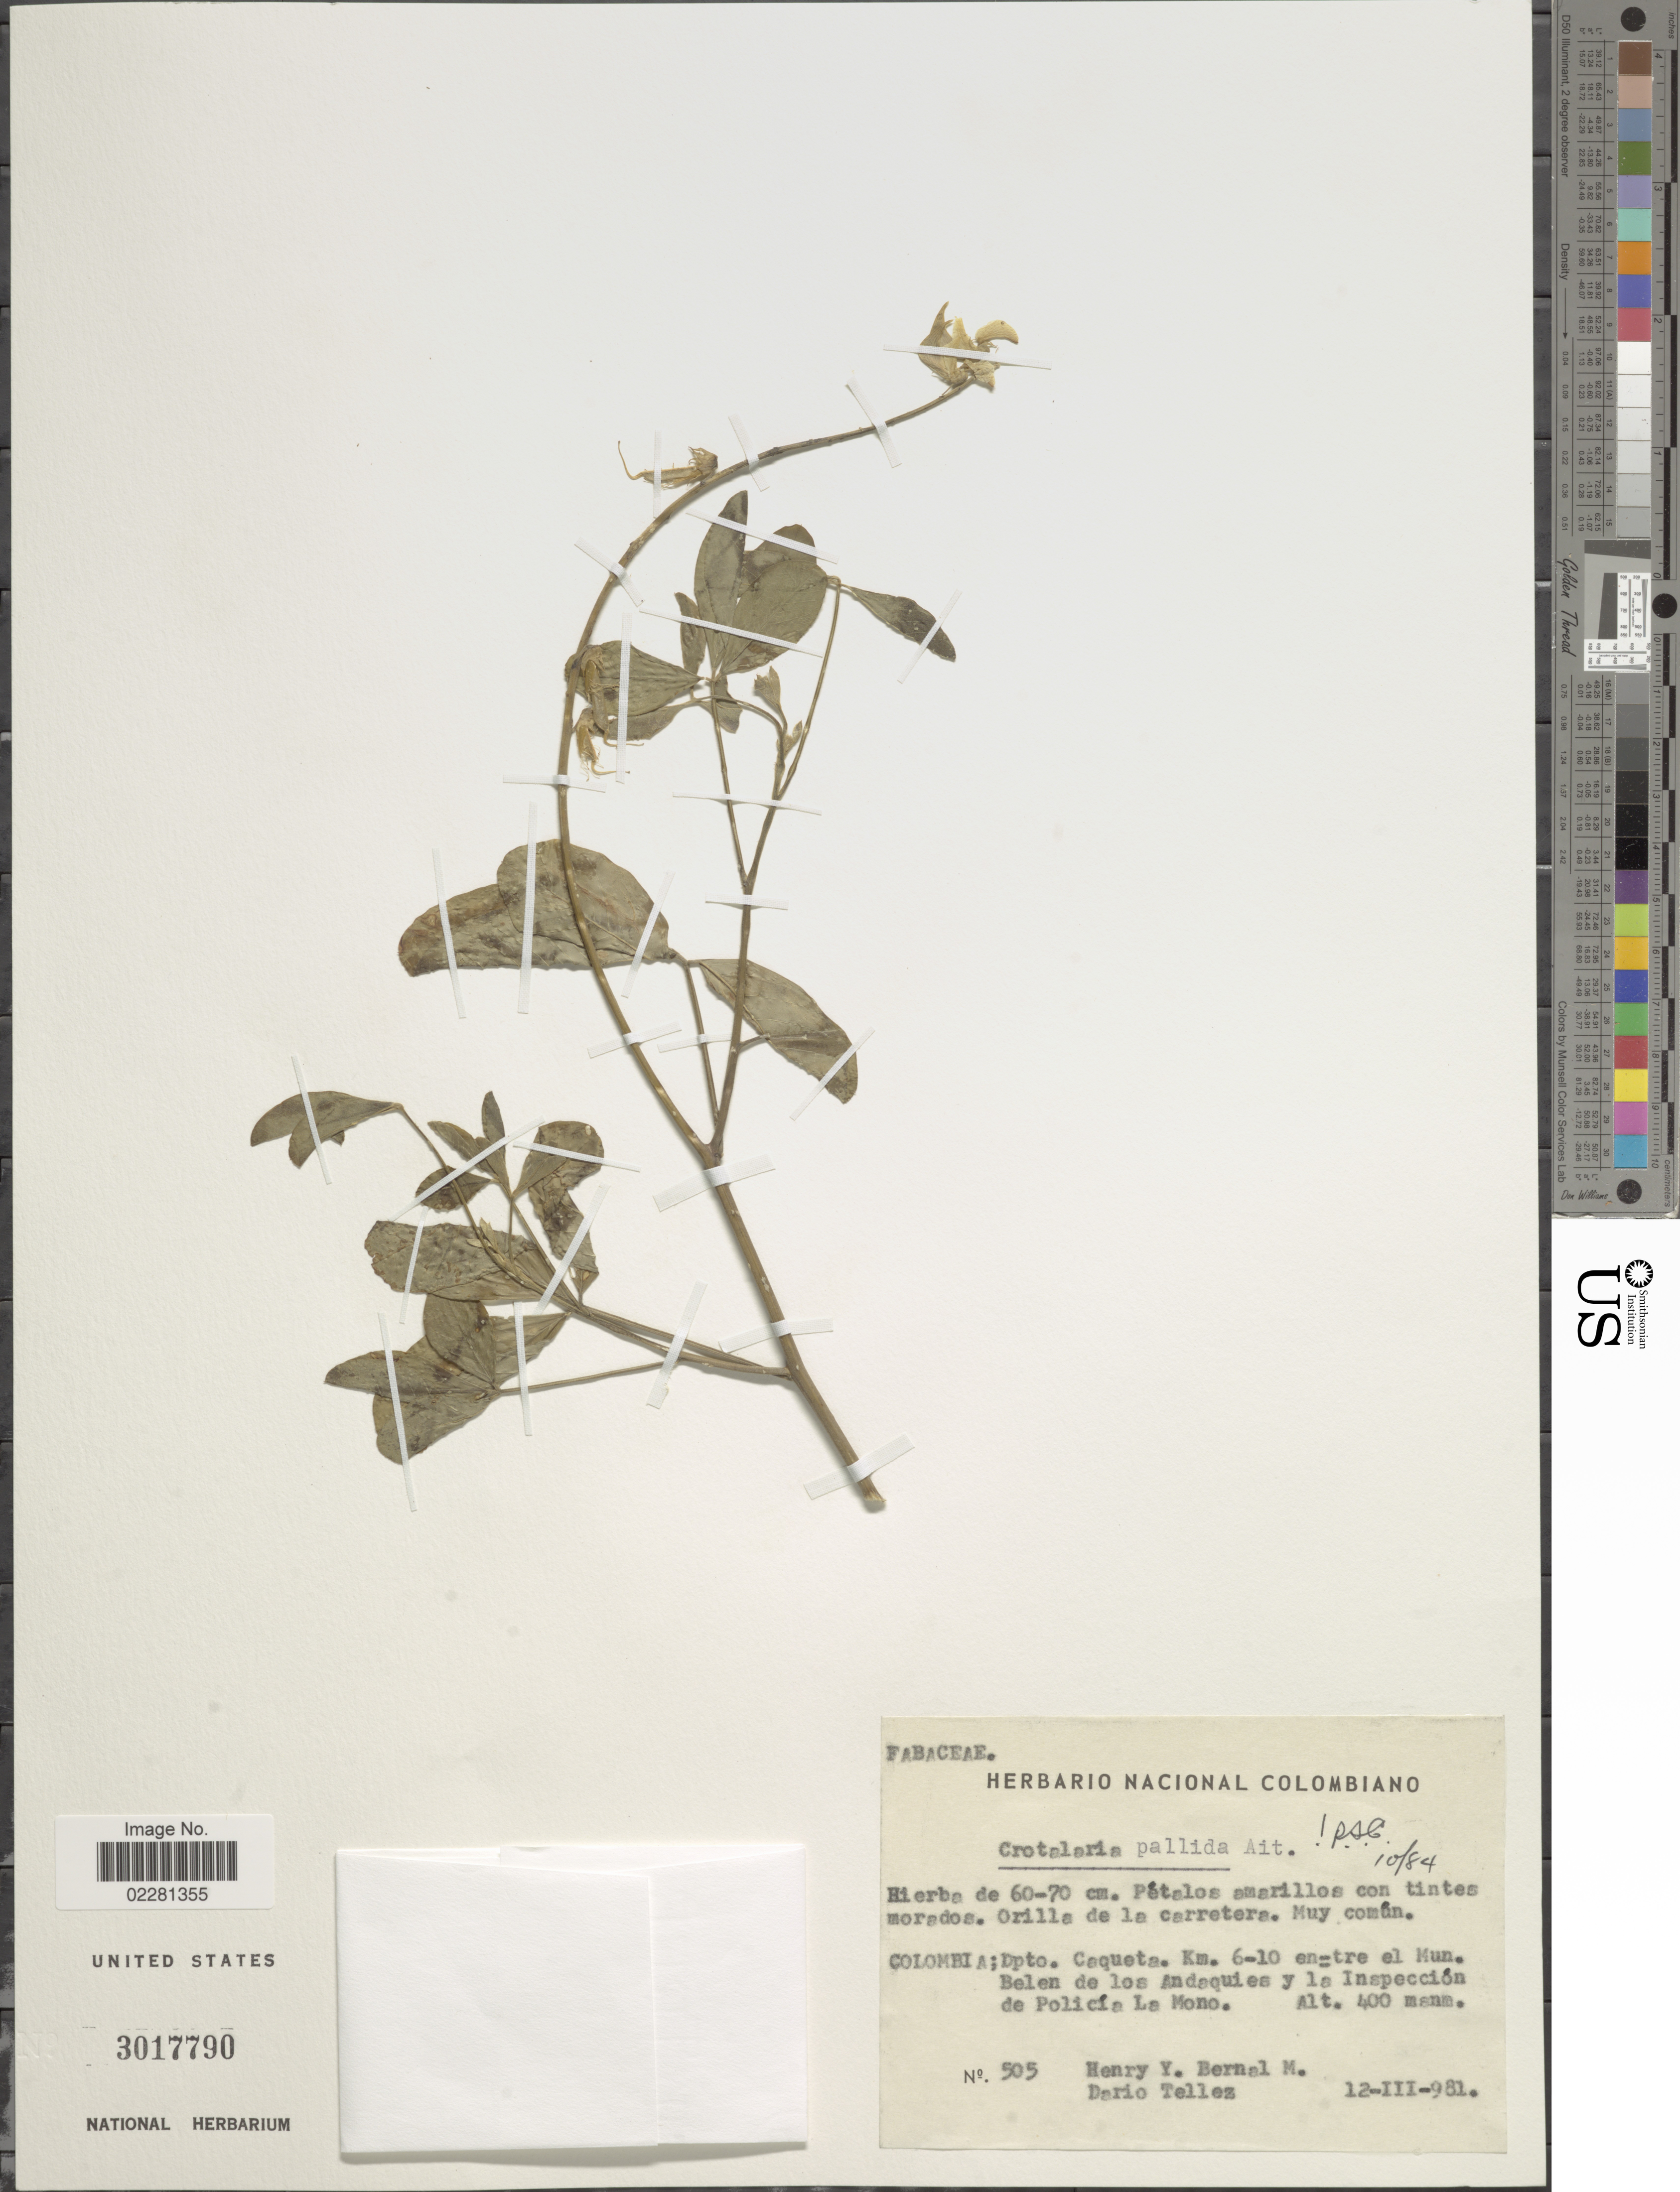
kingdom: Plantae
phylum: Tracheophyta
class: Magnoliopsida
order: Fabales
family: Fabaceae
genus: Crotalaria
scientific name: Crotalaria pallida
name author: Aiton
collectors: H. Y. Bernal & D. Tellez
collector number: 505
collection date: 1981-03-12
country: Colombia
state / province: Caquetá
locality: Km 6-10 entre el Mun. Belen de los Andaquies y la Inspeccion de Policia La Mono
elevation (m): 400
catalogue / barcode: US 3017790